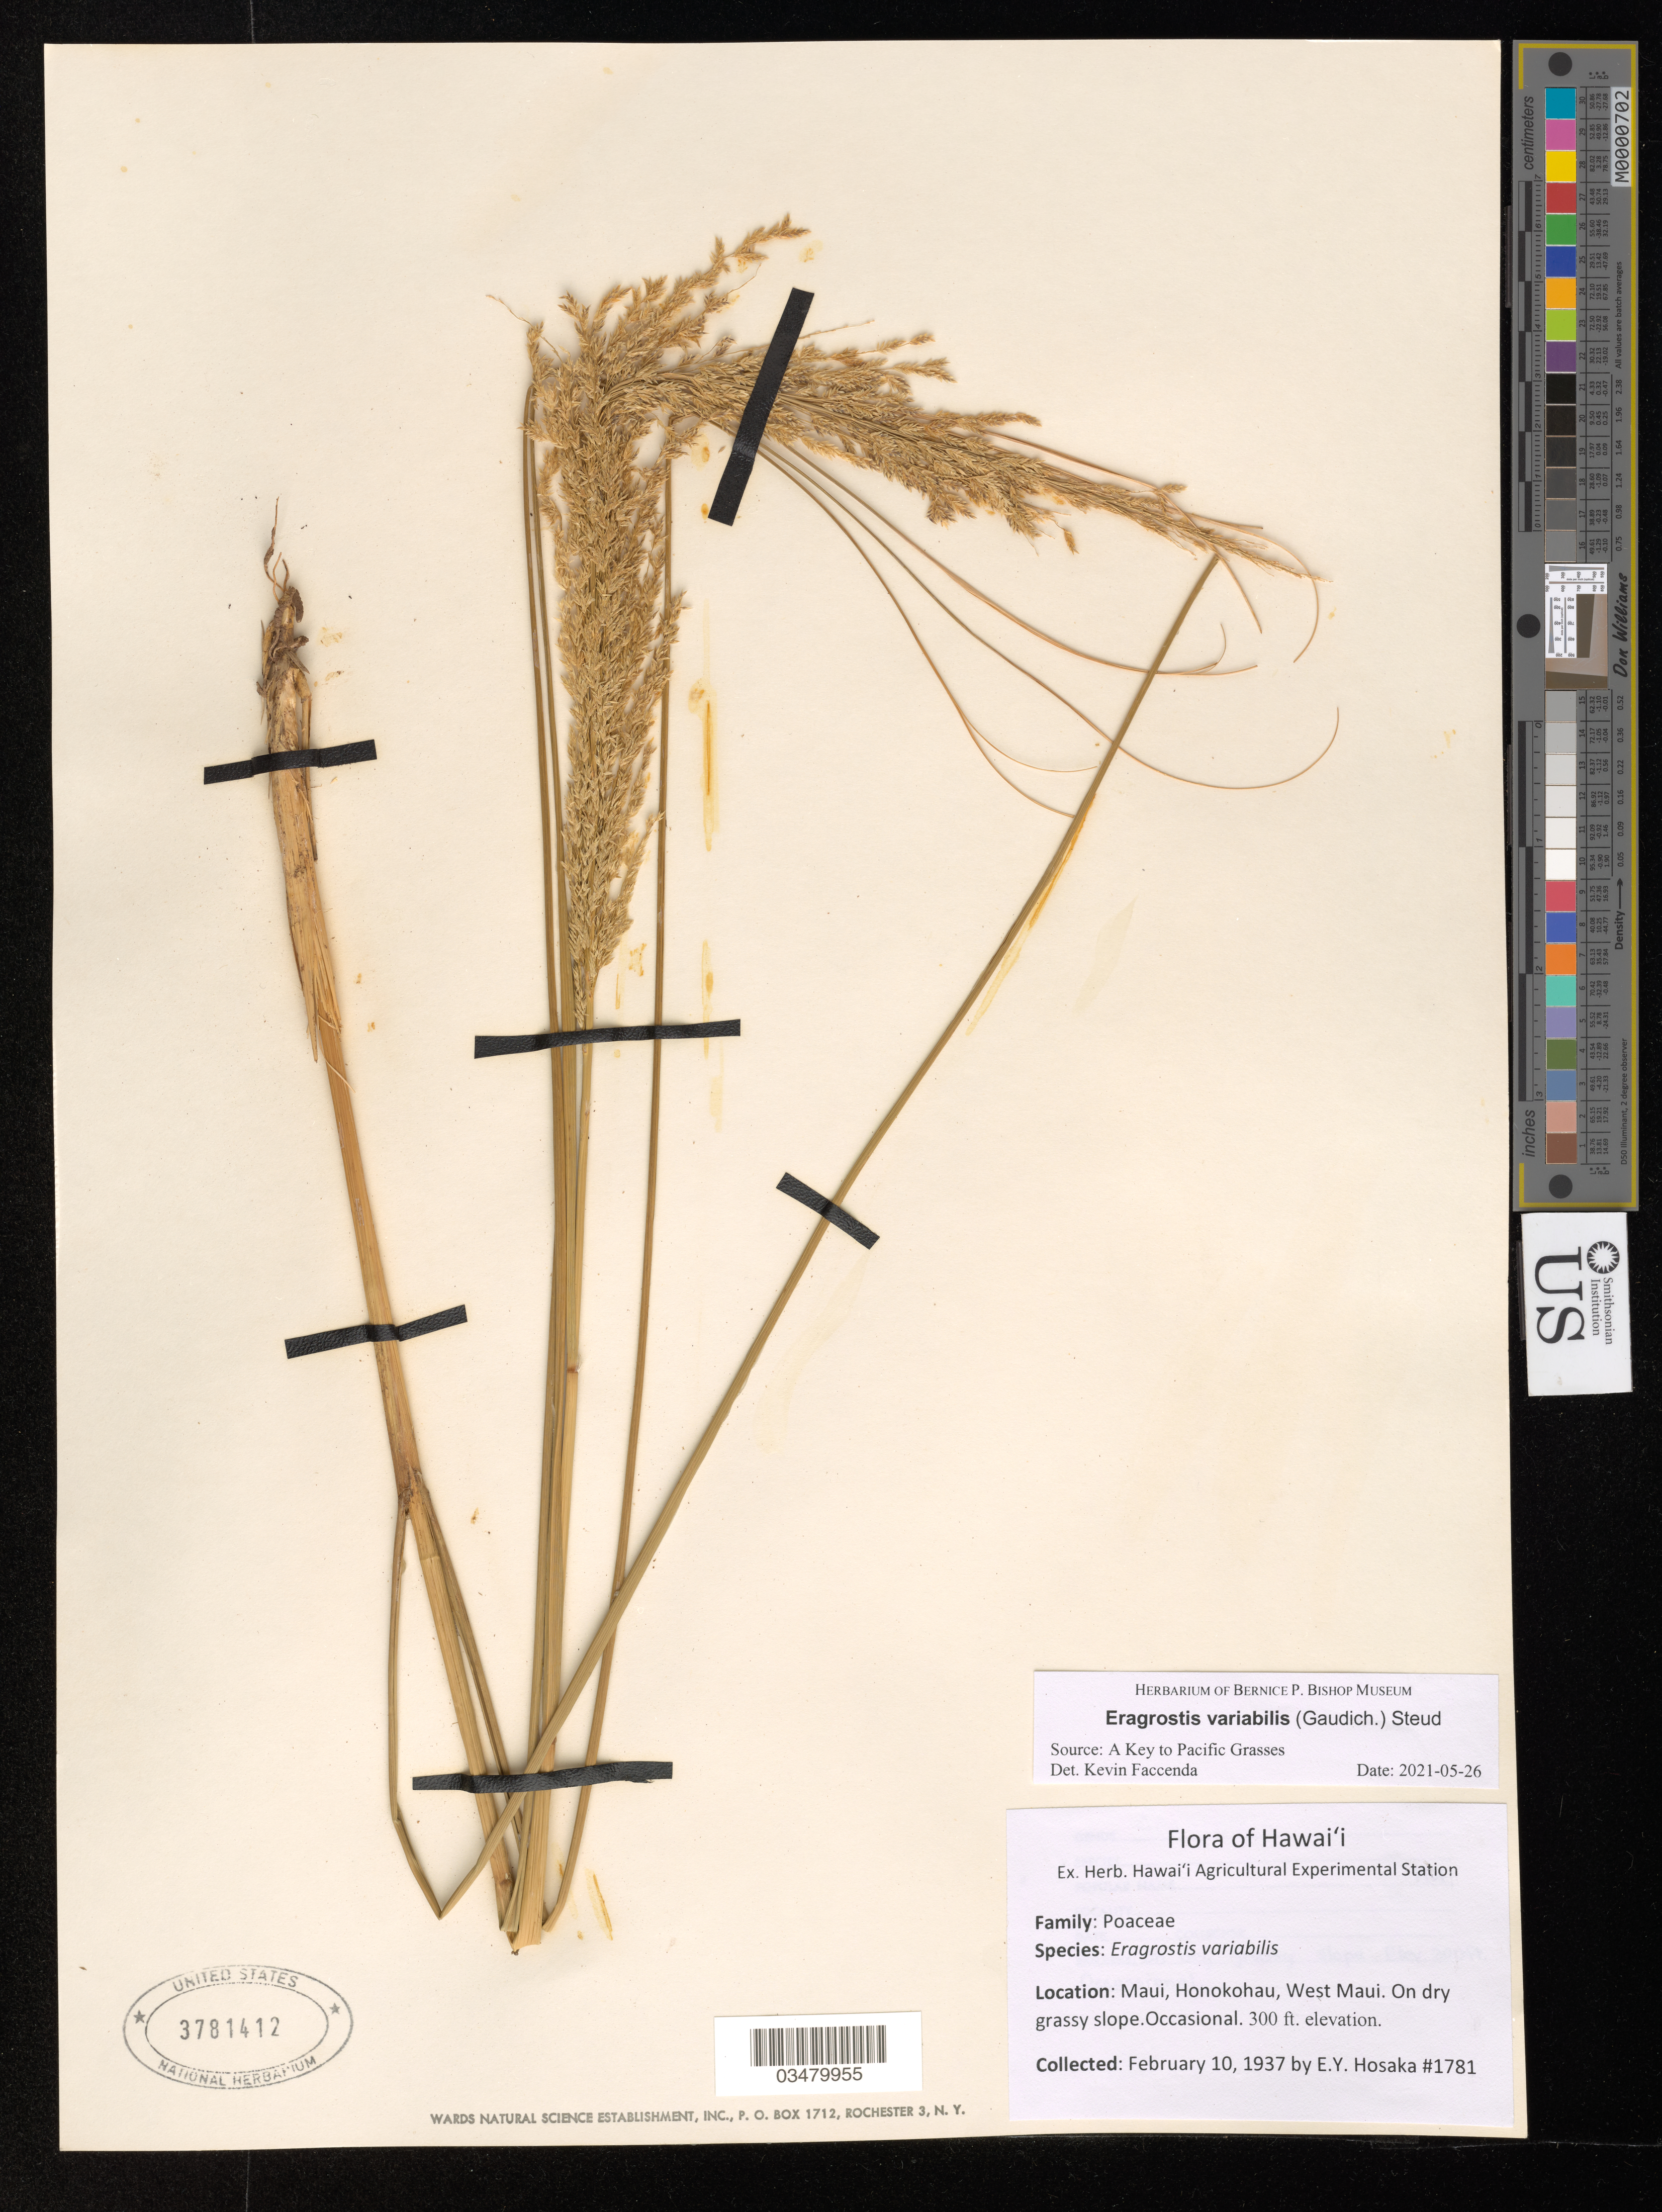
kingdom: Plantae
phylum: Tracheophyta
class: Liliopsida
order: Poales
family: Poaceae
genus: Eragrostis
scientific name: Eragrostis variabilis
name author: (Gaudich.) Steud.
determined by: Faccenda, K.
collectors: E. Y. Hosaka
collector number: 1781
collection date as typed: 10 Feb 1937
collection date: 1937-02-10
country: United States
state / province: Hawaii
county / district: Maui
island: Maui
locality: Honokohau, West Maui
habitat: Dry, grassy slope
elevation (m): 91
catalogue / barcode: US 3781412